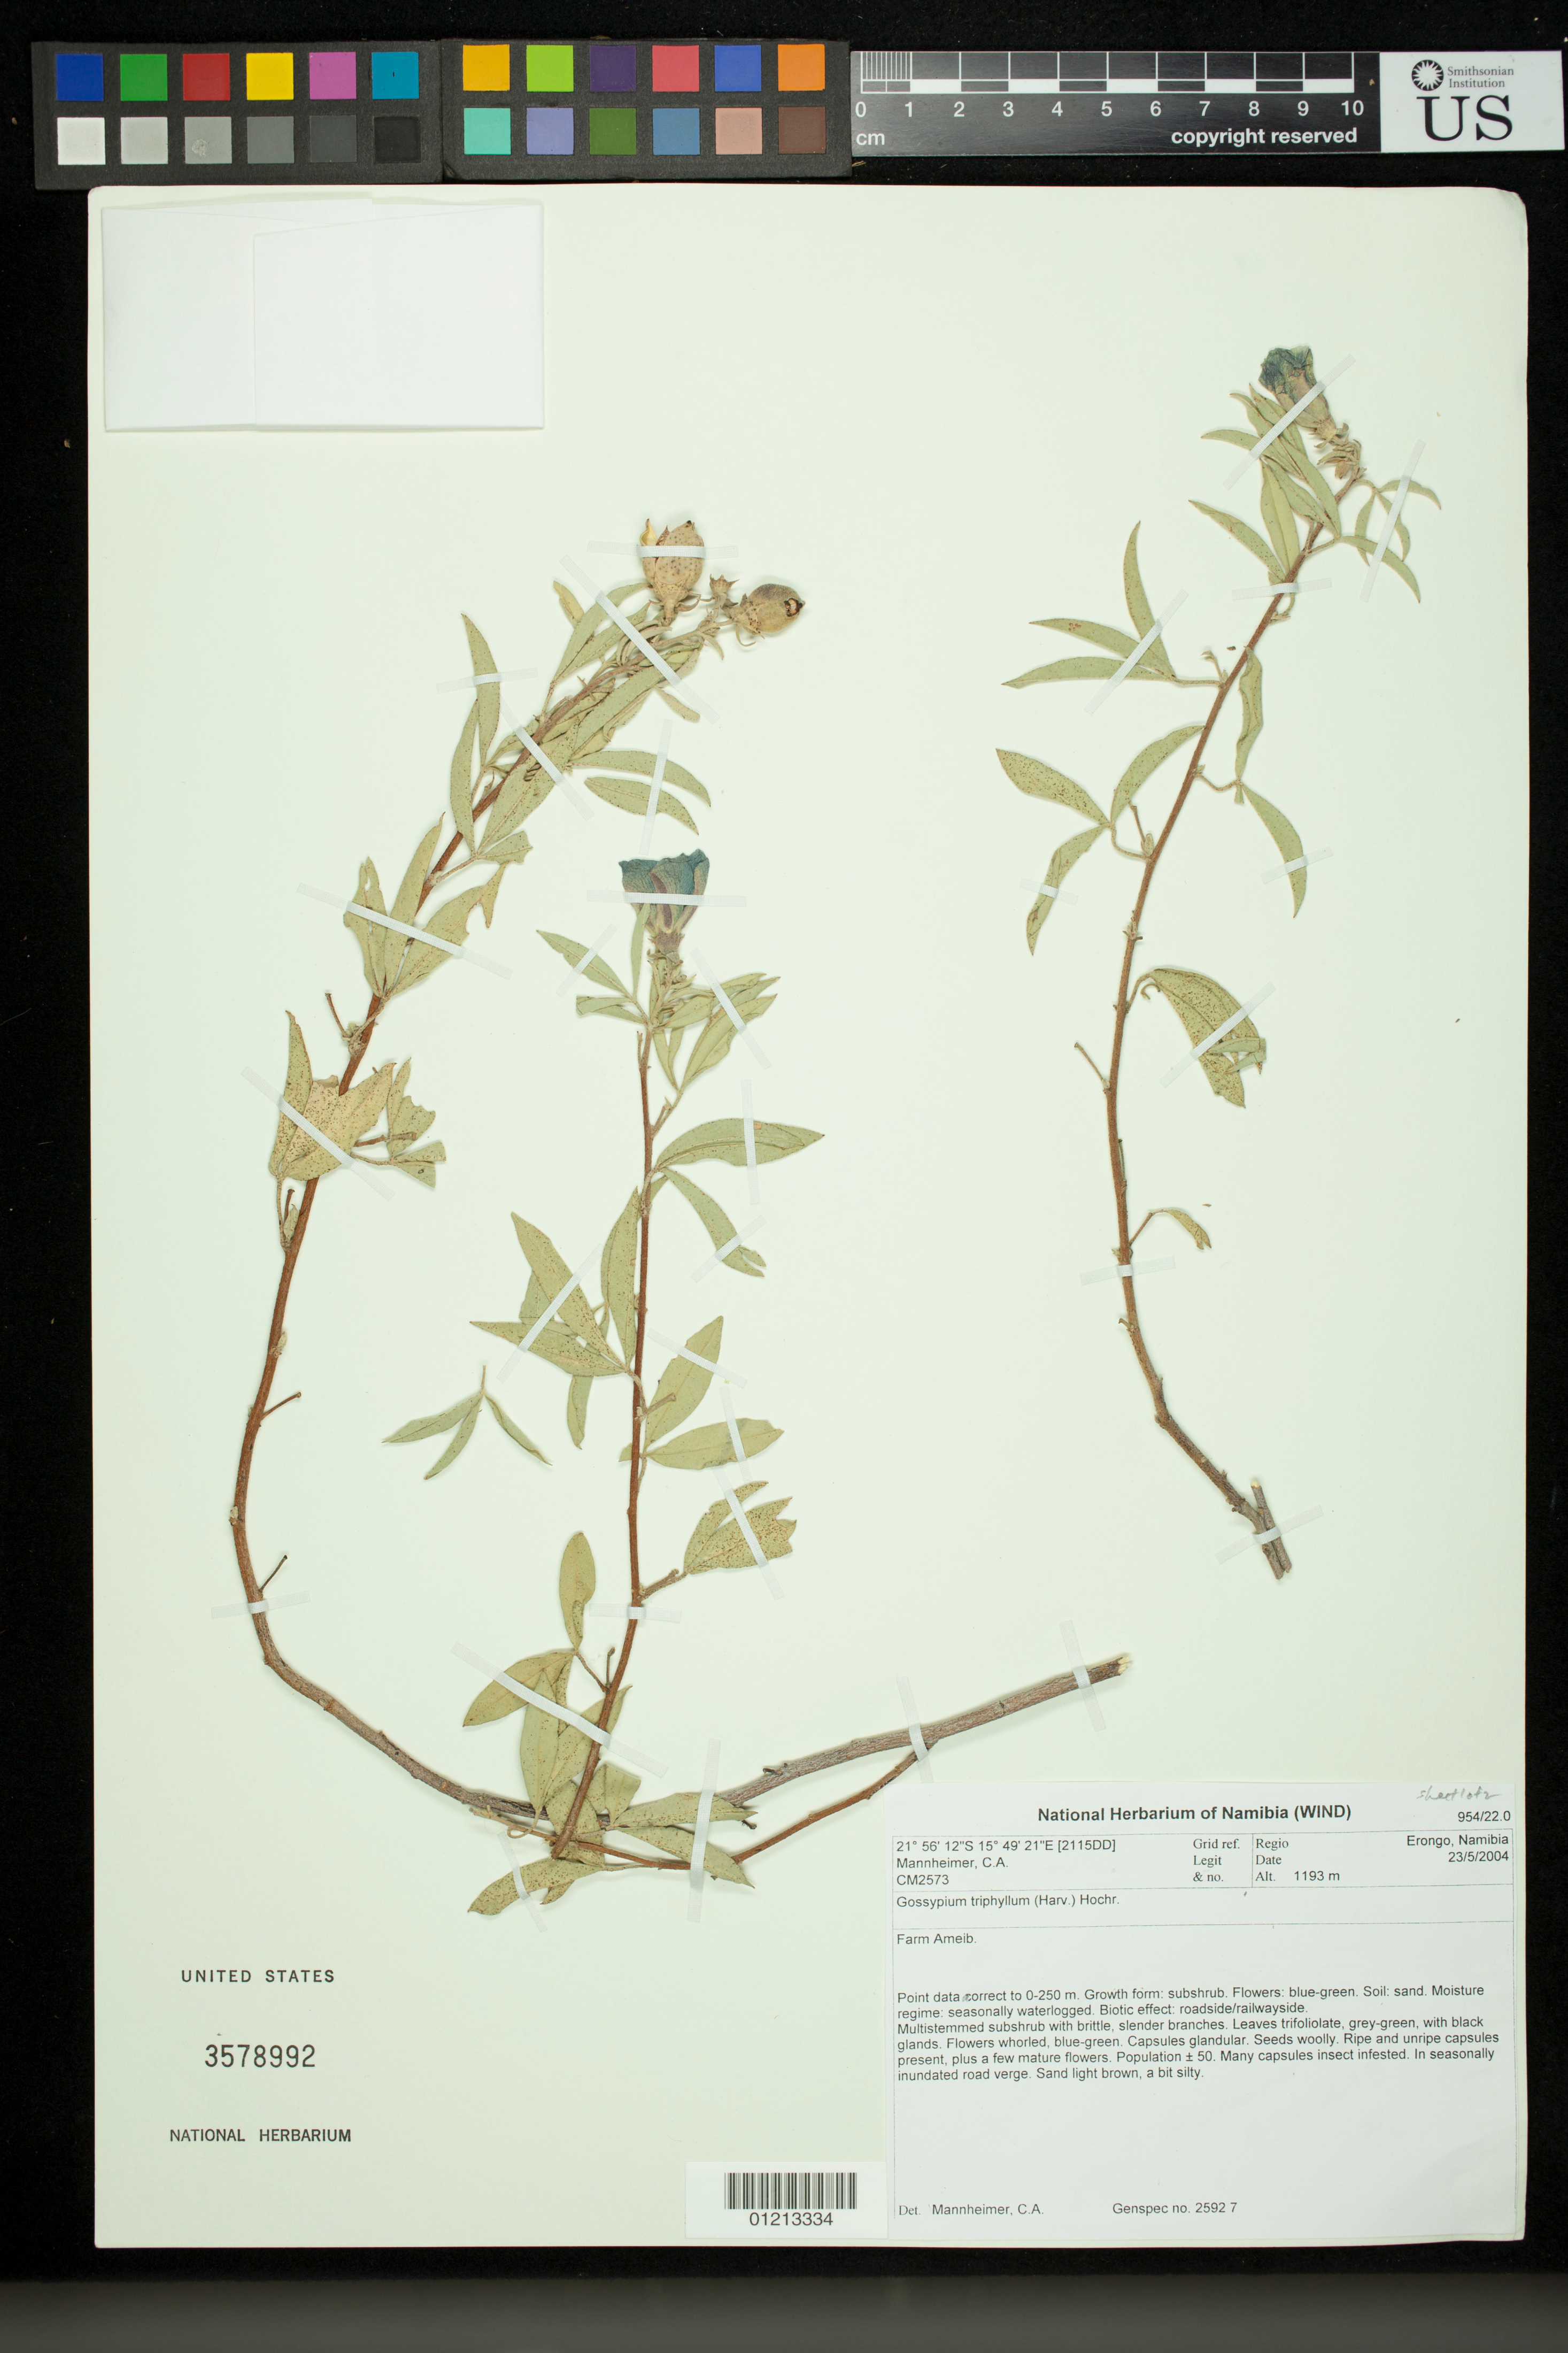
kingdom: Plantae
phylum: Tracheophyta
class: Magnoliopsida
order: Malvales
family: Malvaceae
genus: Gossypium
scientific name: Gossypium triphyllum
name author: Hochr.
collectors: C. A. Mannheimer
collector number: CM2573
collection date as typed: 23 May 2004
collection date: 2004-05-23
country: Namibia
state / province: Erongo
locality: Erongo, Namibia: Farm Ameib.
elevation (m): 1193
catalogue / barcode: US 3578992